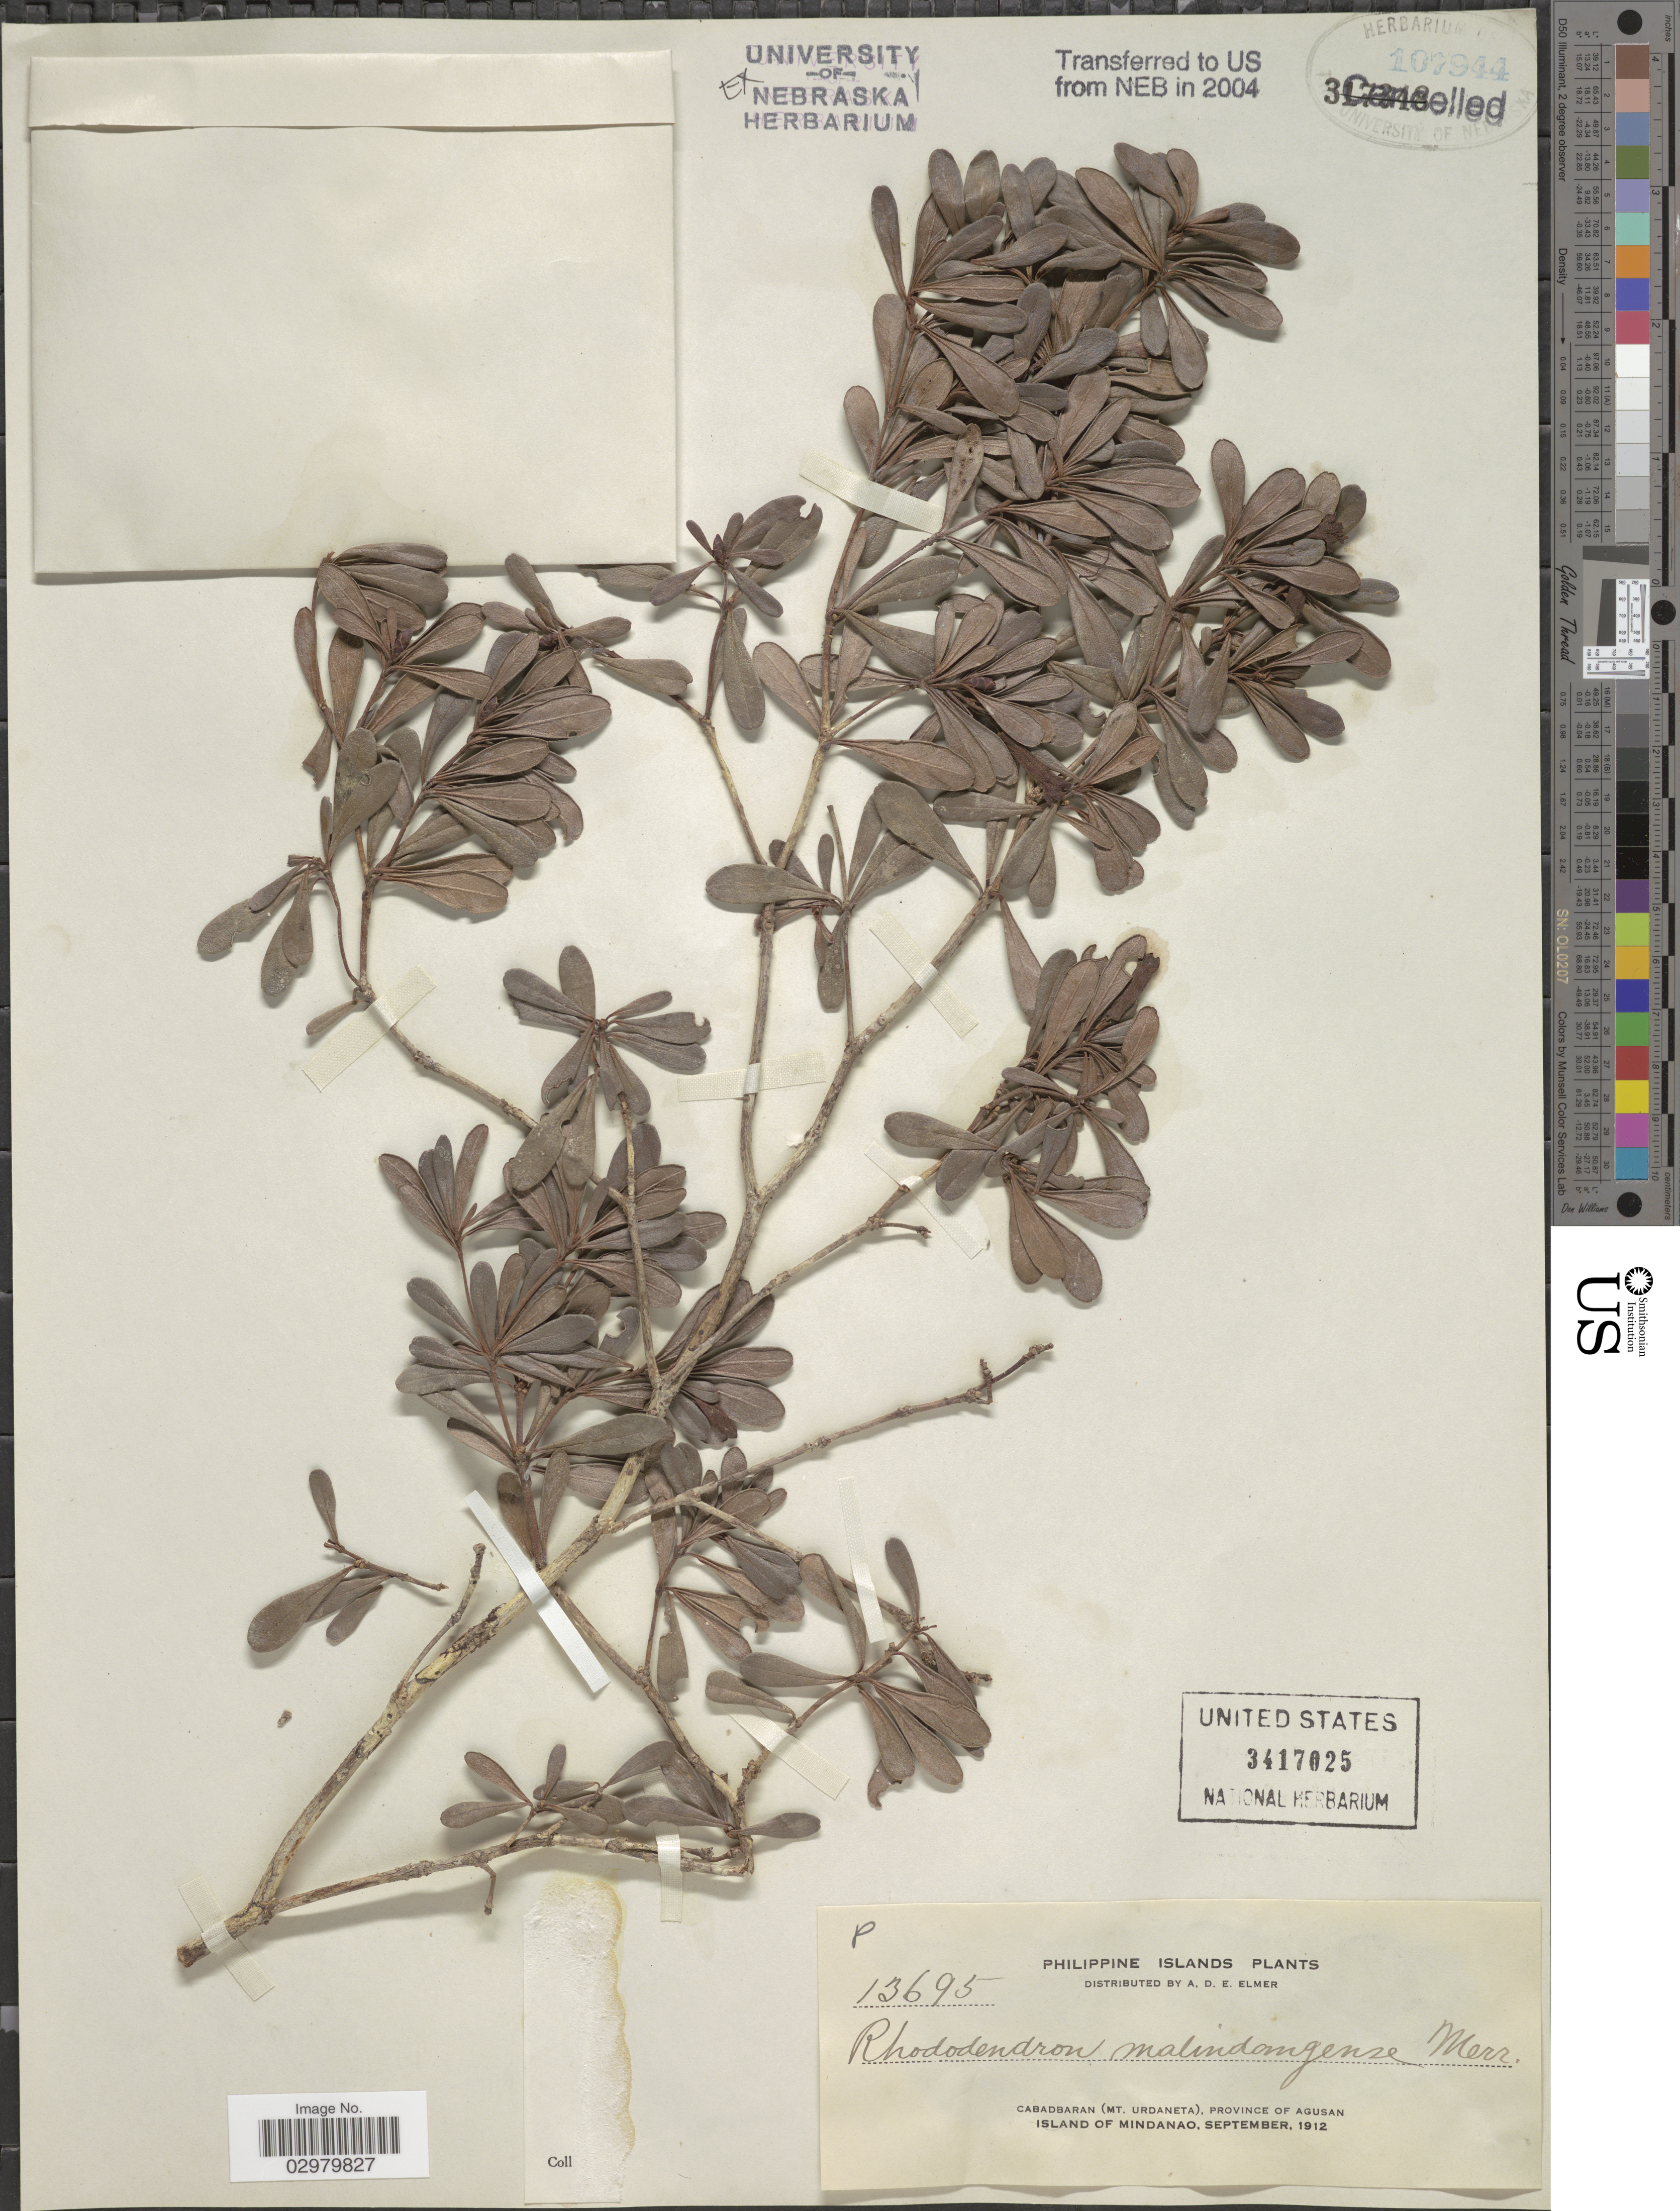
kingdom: Plantae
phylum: Tracheophyta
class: Magnoliopsida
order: Ericales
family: Ericaceae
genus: Rhododendron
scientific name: Rhododendron malindangense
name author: Merr.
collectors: A. D. E. Elmer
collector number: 13695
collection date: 1912-09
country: Philippines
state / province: Caraga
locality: Philippine Islands. Cabadbaran (Mt. Urdaneta), Province of Agusan. Island of Mindanao.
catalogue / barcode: US 3417025